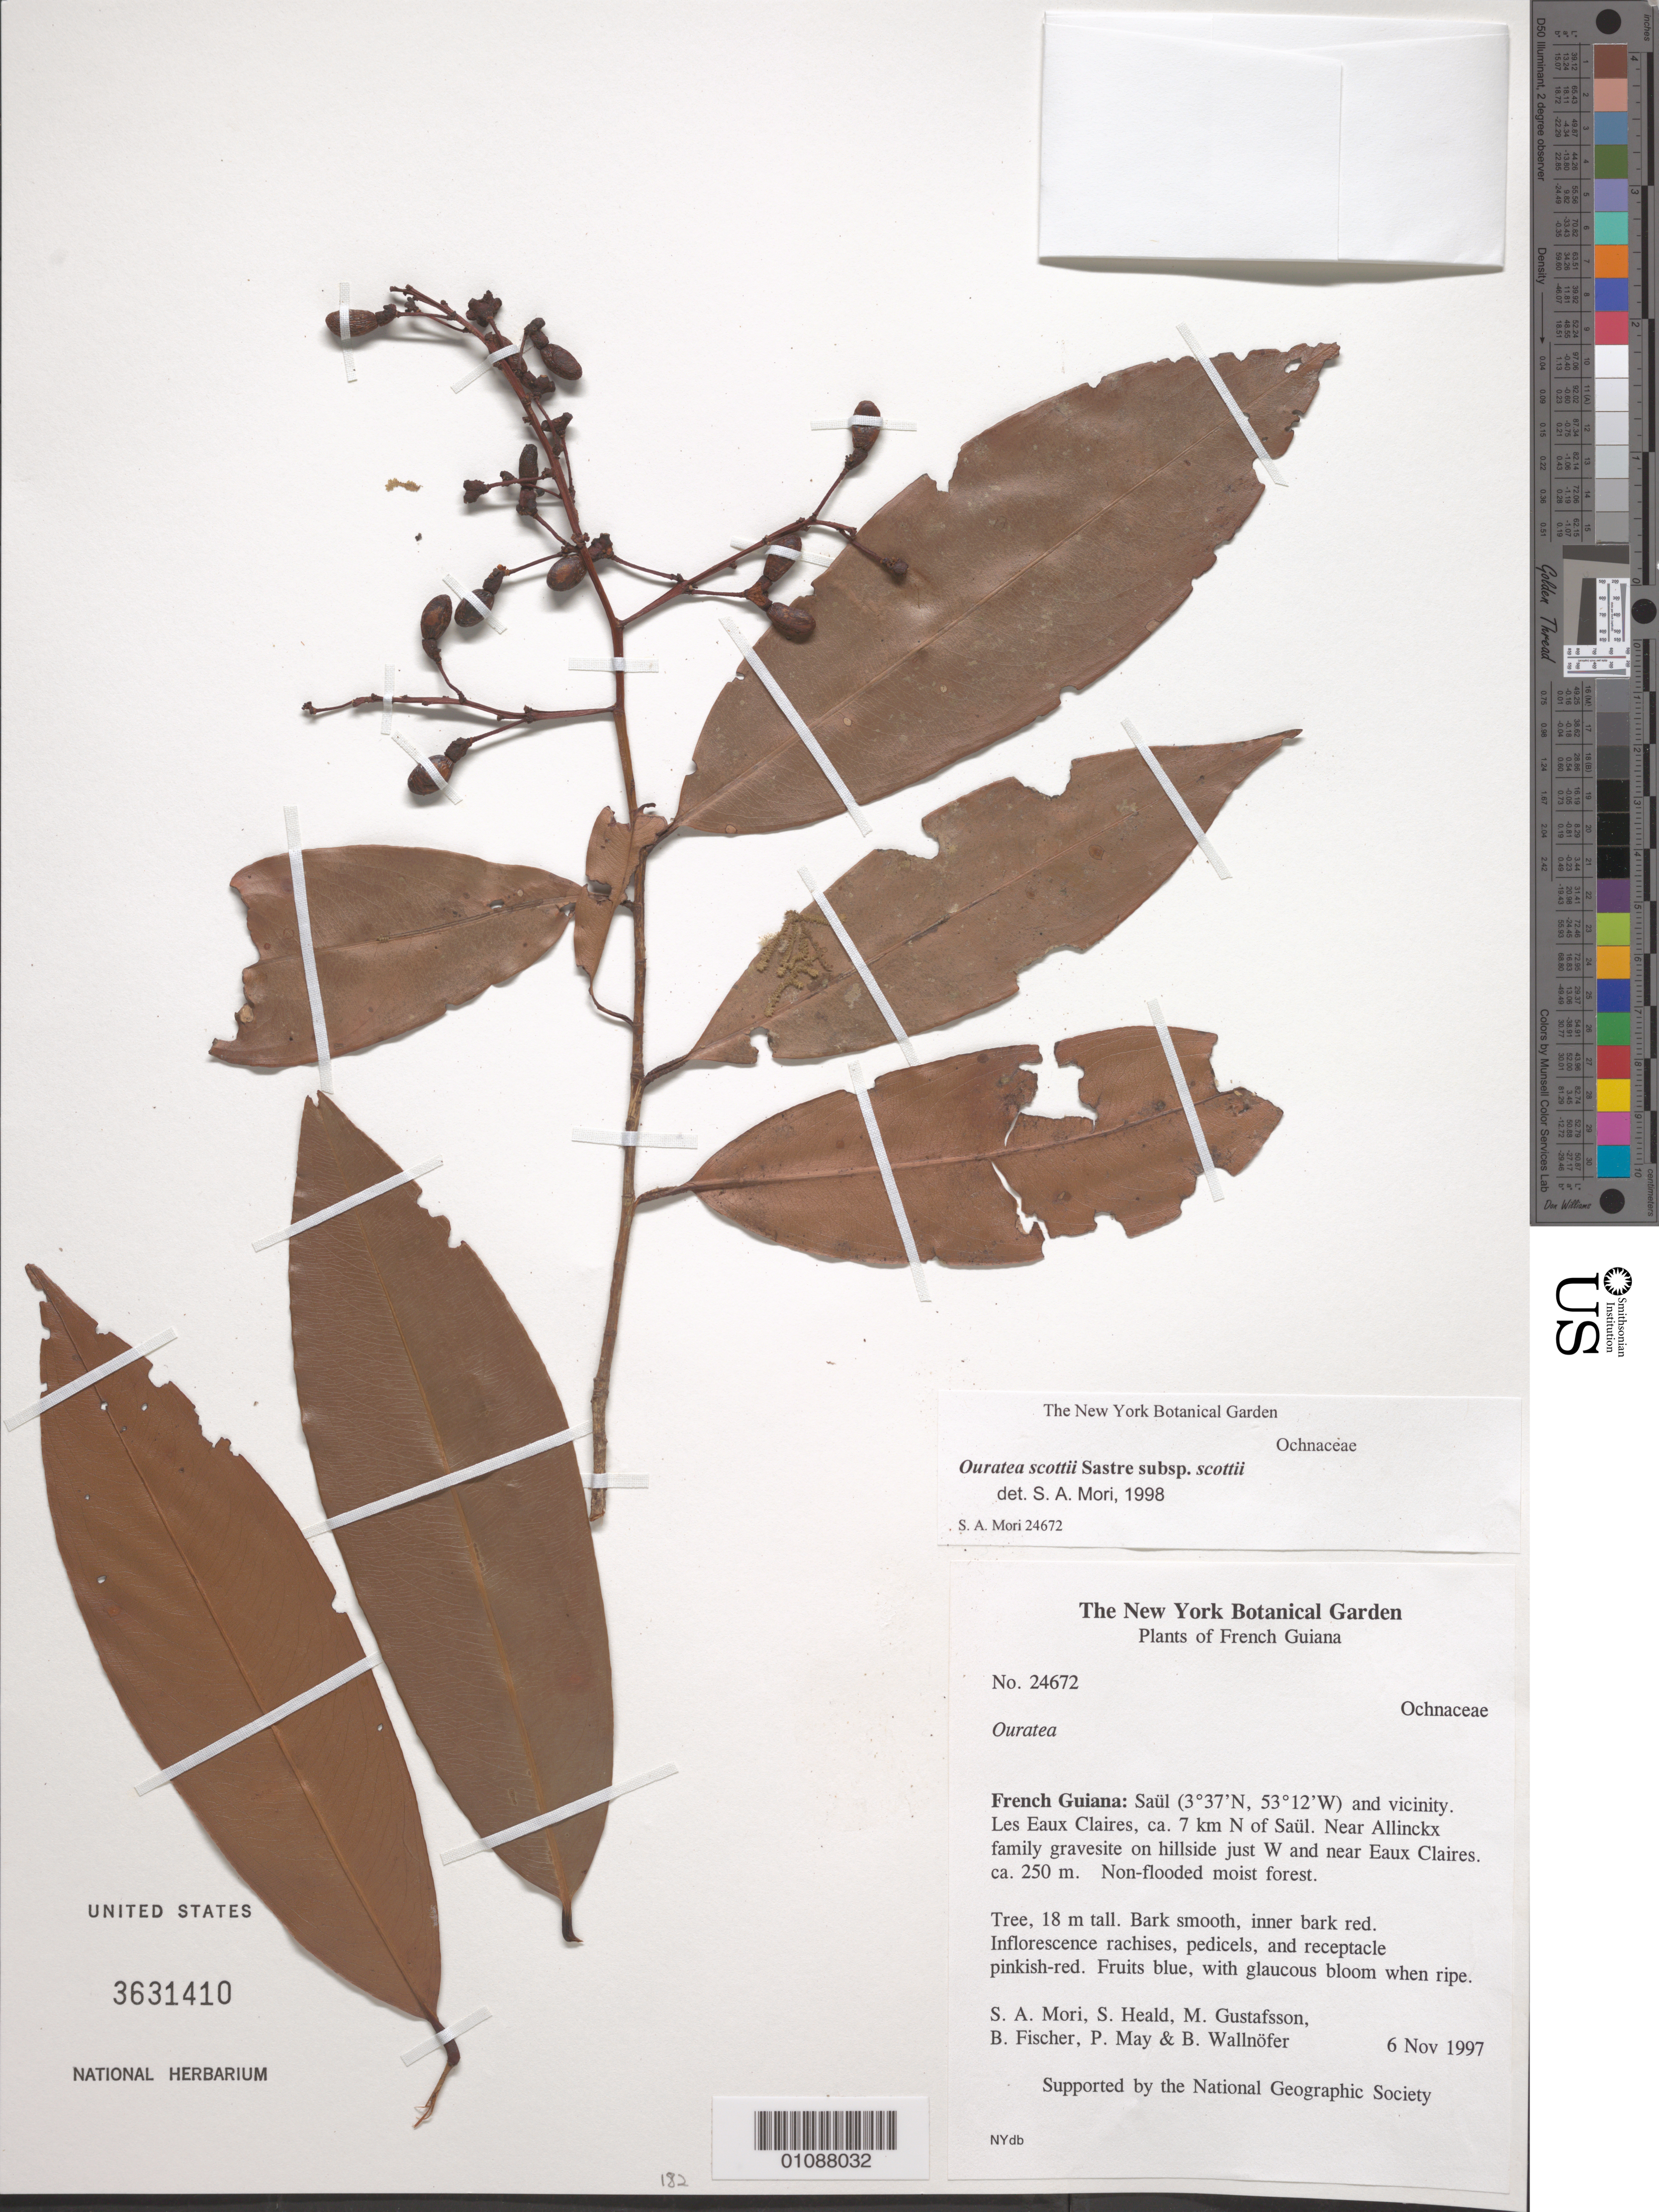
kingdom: Plantae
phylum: Tracheophyta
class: Magnoliopsida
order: Malpighiales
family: Ochnaceae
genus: Ouratea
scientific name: Ouratea scottii subsp. scottii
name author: Sastre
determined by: Mori, Scott A.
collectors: S. Mori, S. Heald, M. H. Gustafsson, B. Fischer, P. F. May & B. Wallnöfer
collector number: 24672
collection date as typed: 6-Nov-97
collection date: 1997-11-06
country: French Guiana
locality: Saül and vic., Les Eaux Claires, ca. 7 km N of Saül. near Allinckx family gravesite on hillside just W and near Eaux Claires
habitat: Non-flooded moist forest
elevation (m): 250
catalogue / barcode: US 3631410